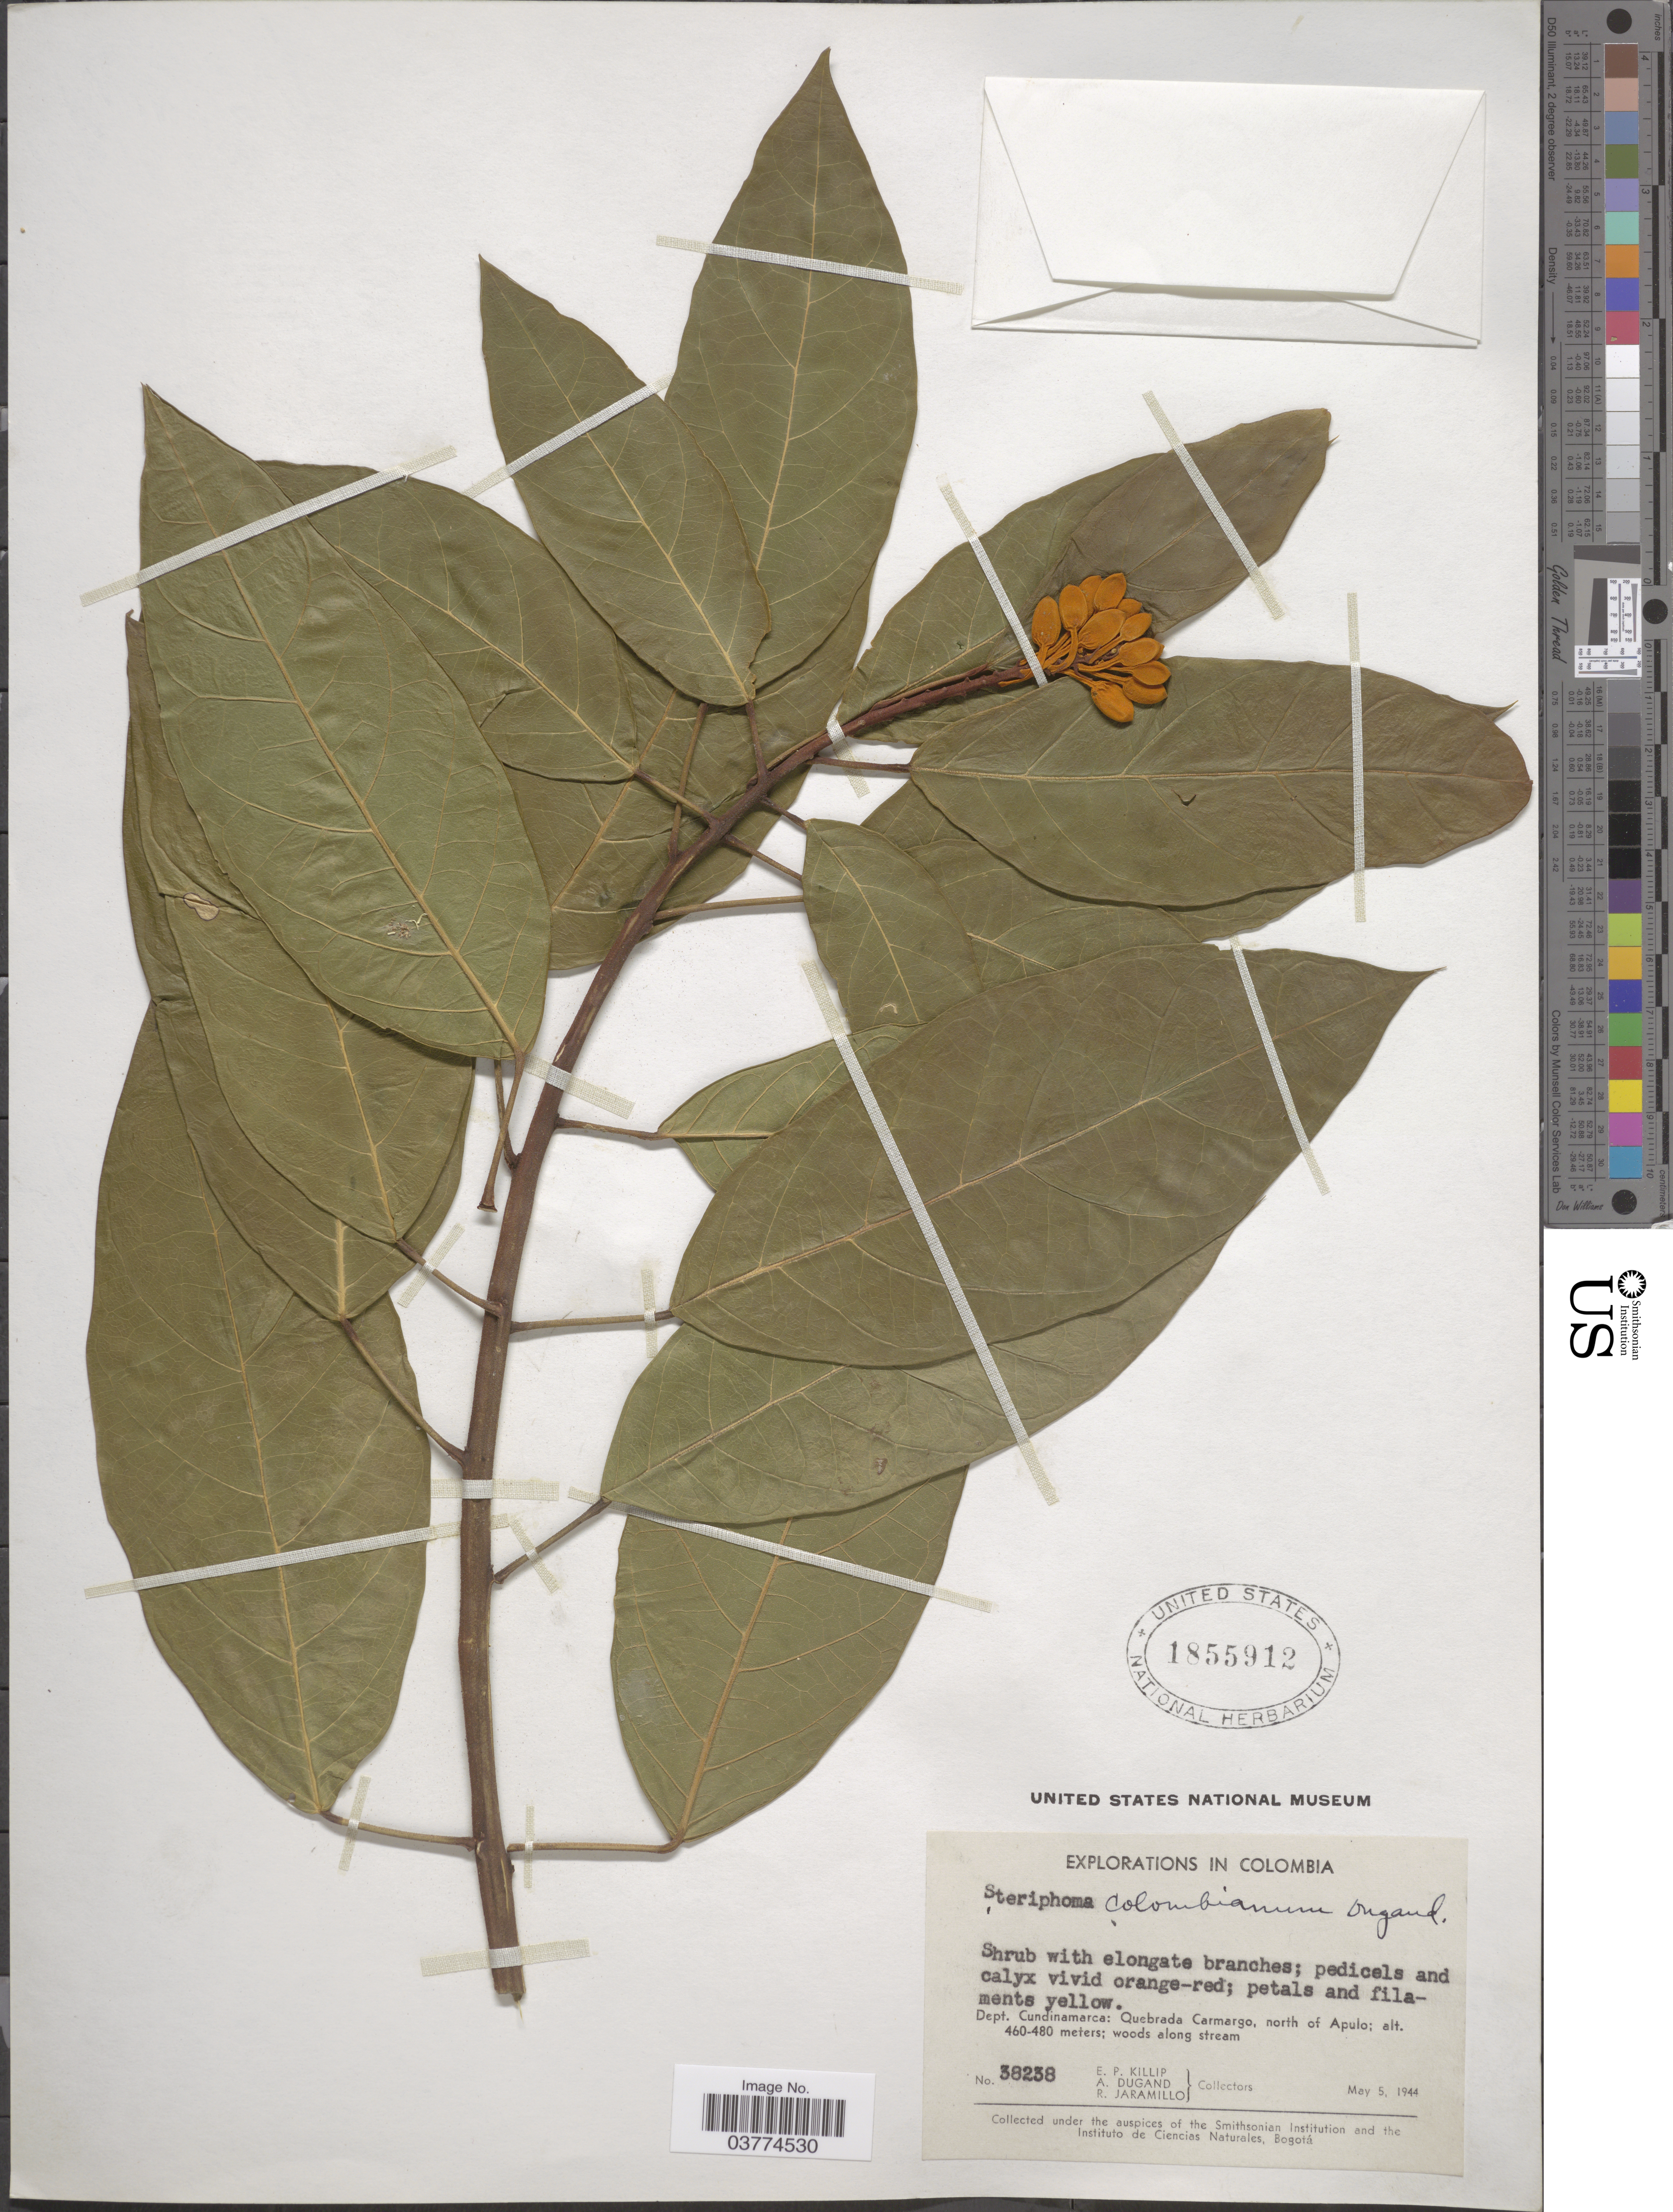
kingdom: Plantae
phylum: Tracheophyta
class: Magnoliopsida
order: Brassicales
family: Capparaceae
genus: Steriphoma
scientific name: Steriphoma colombianum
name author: Dugand G.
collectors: E. P. Killip, A. Dugand & R. Jaramillo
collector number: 38238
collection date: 1944-05-05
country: Colombia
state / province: Cundinamarca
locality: Dept. Cundinamarca: Quebrada Carmargo, north of Apulo.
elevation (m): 460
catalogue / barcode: US 1855912